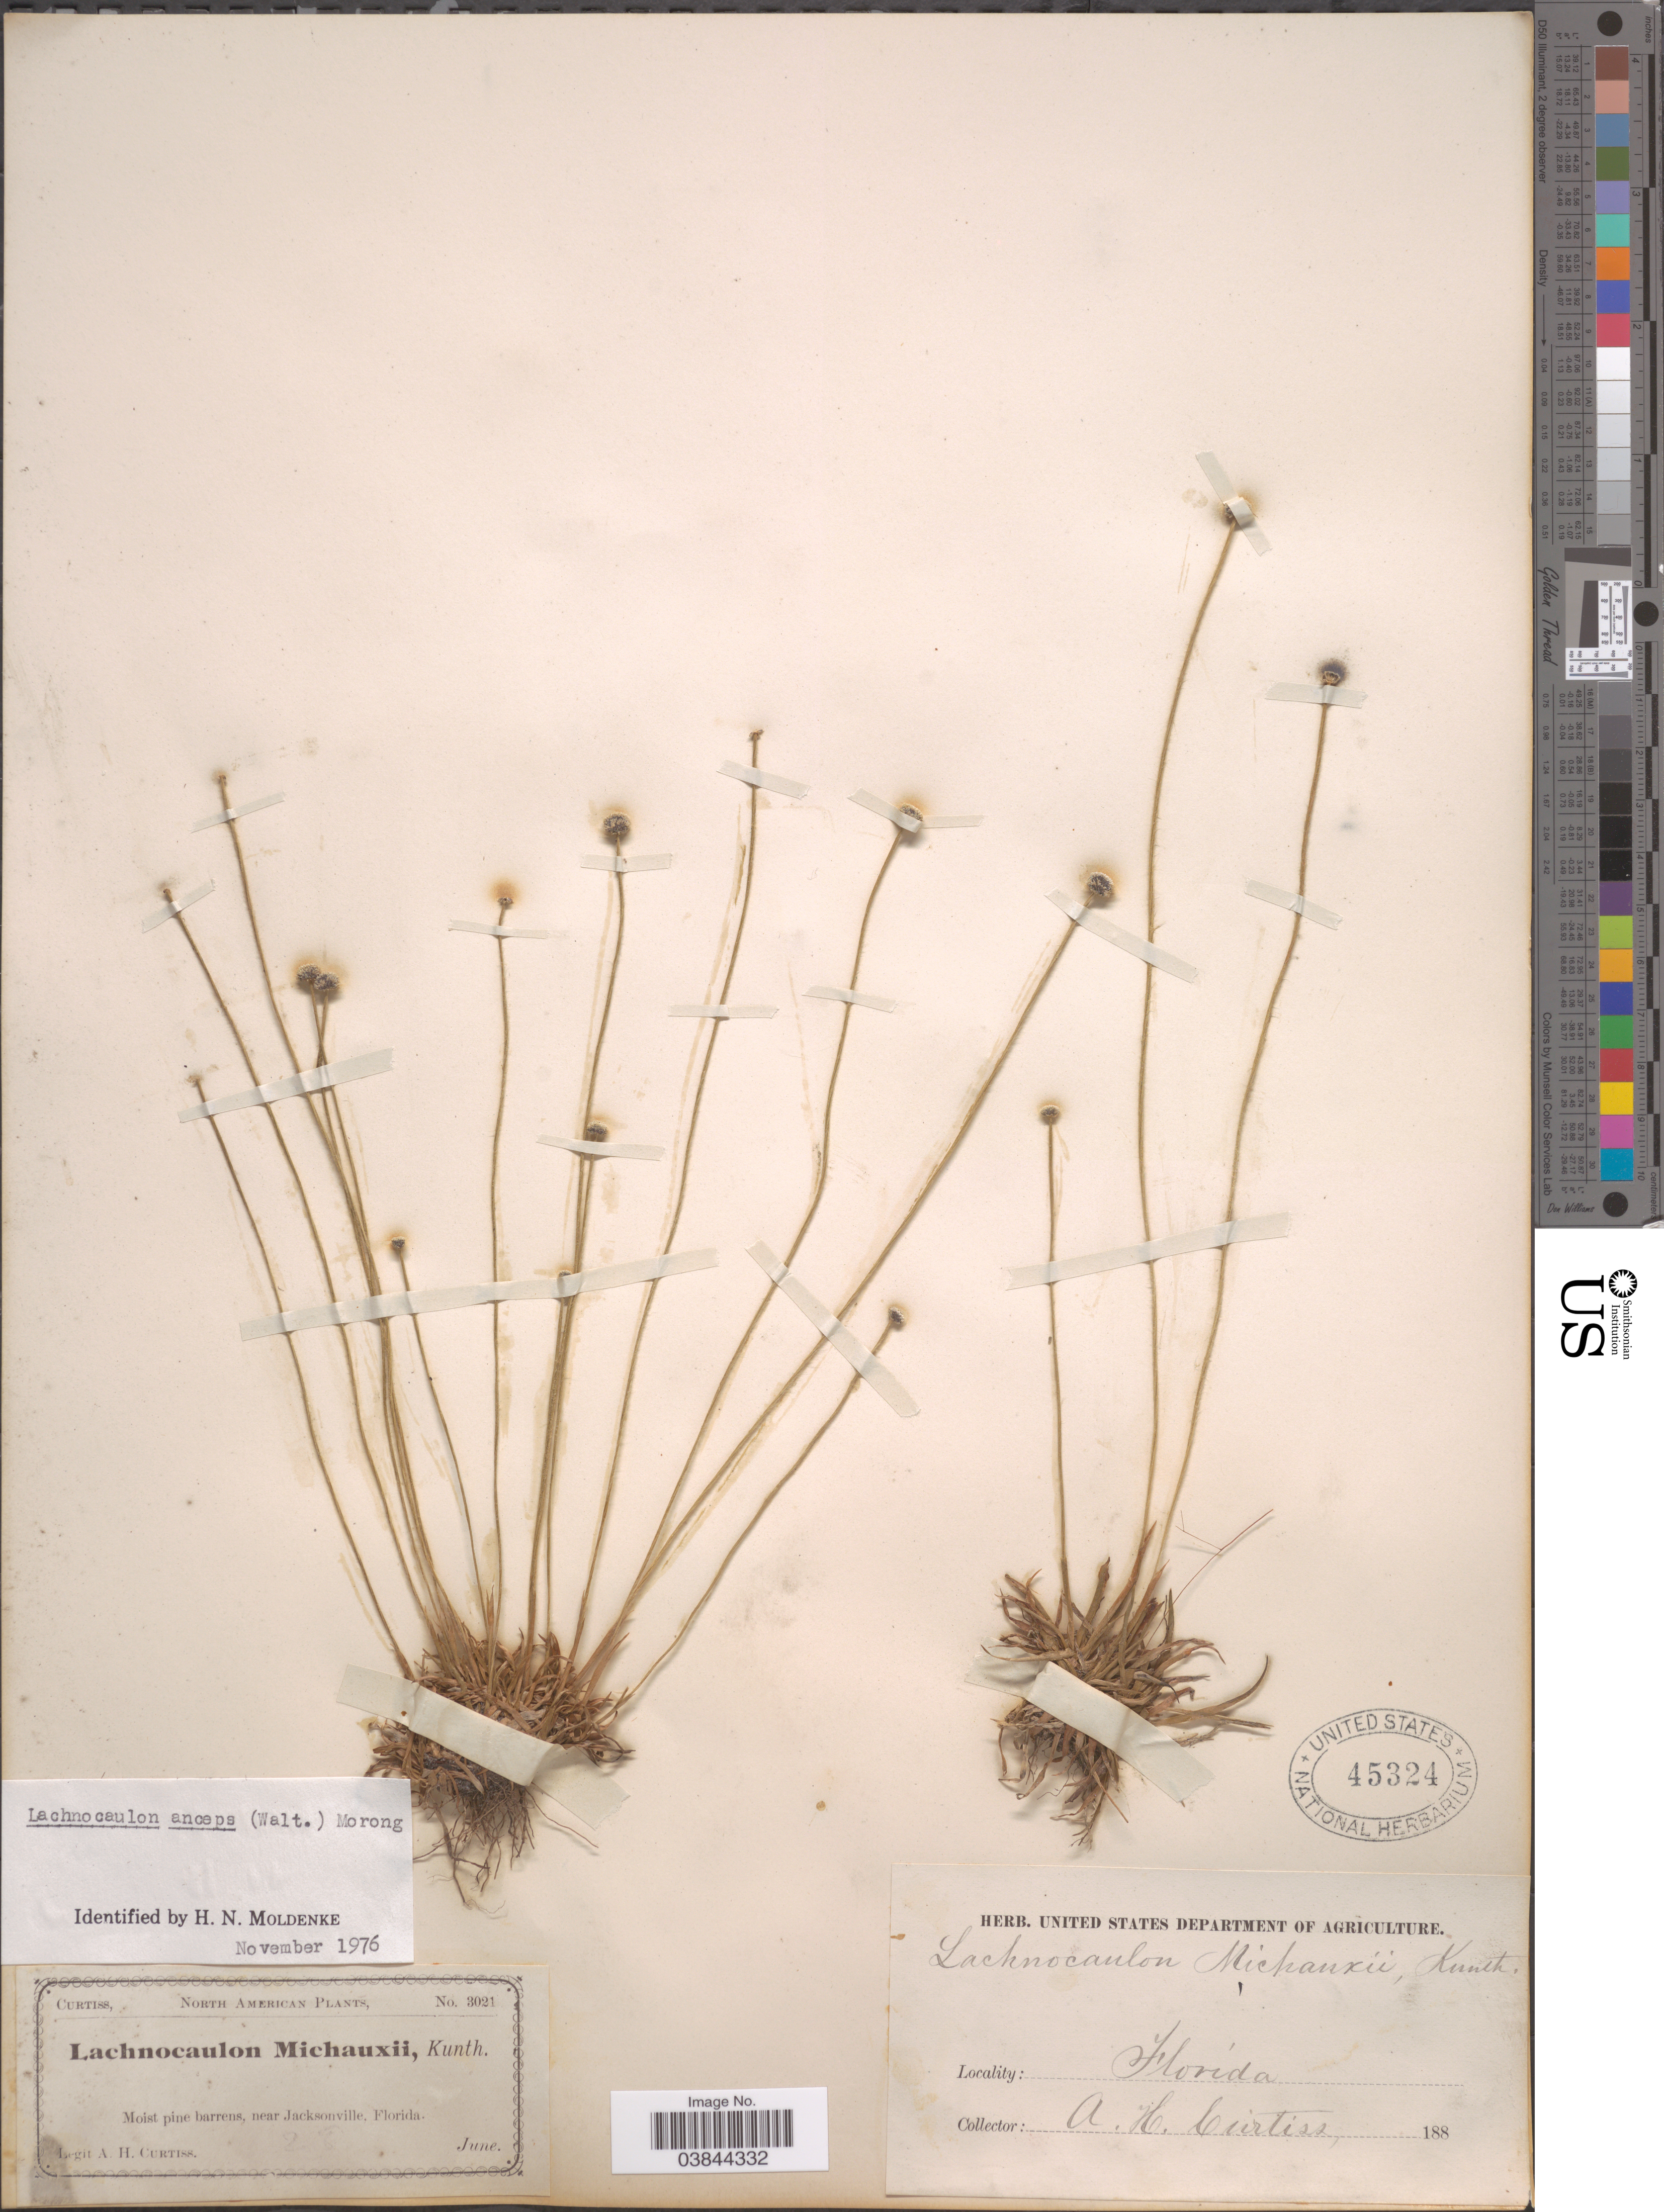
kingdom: Plantae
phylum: Tracheophyta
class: Liliopsida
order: Poales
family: Eriocaulaceae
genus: Lachnocaulon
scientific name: Lachnocaulon anceps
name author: (Walter) Morong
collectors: A. H. Curtiss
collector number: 3021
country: United States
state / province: Florida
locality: Near Jacksonville.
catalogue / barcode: US 45324